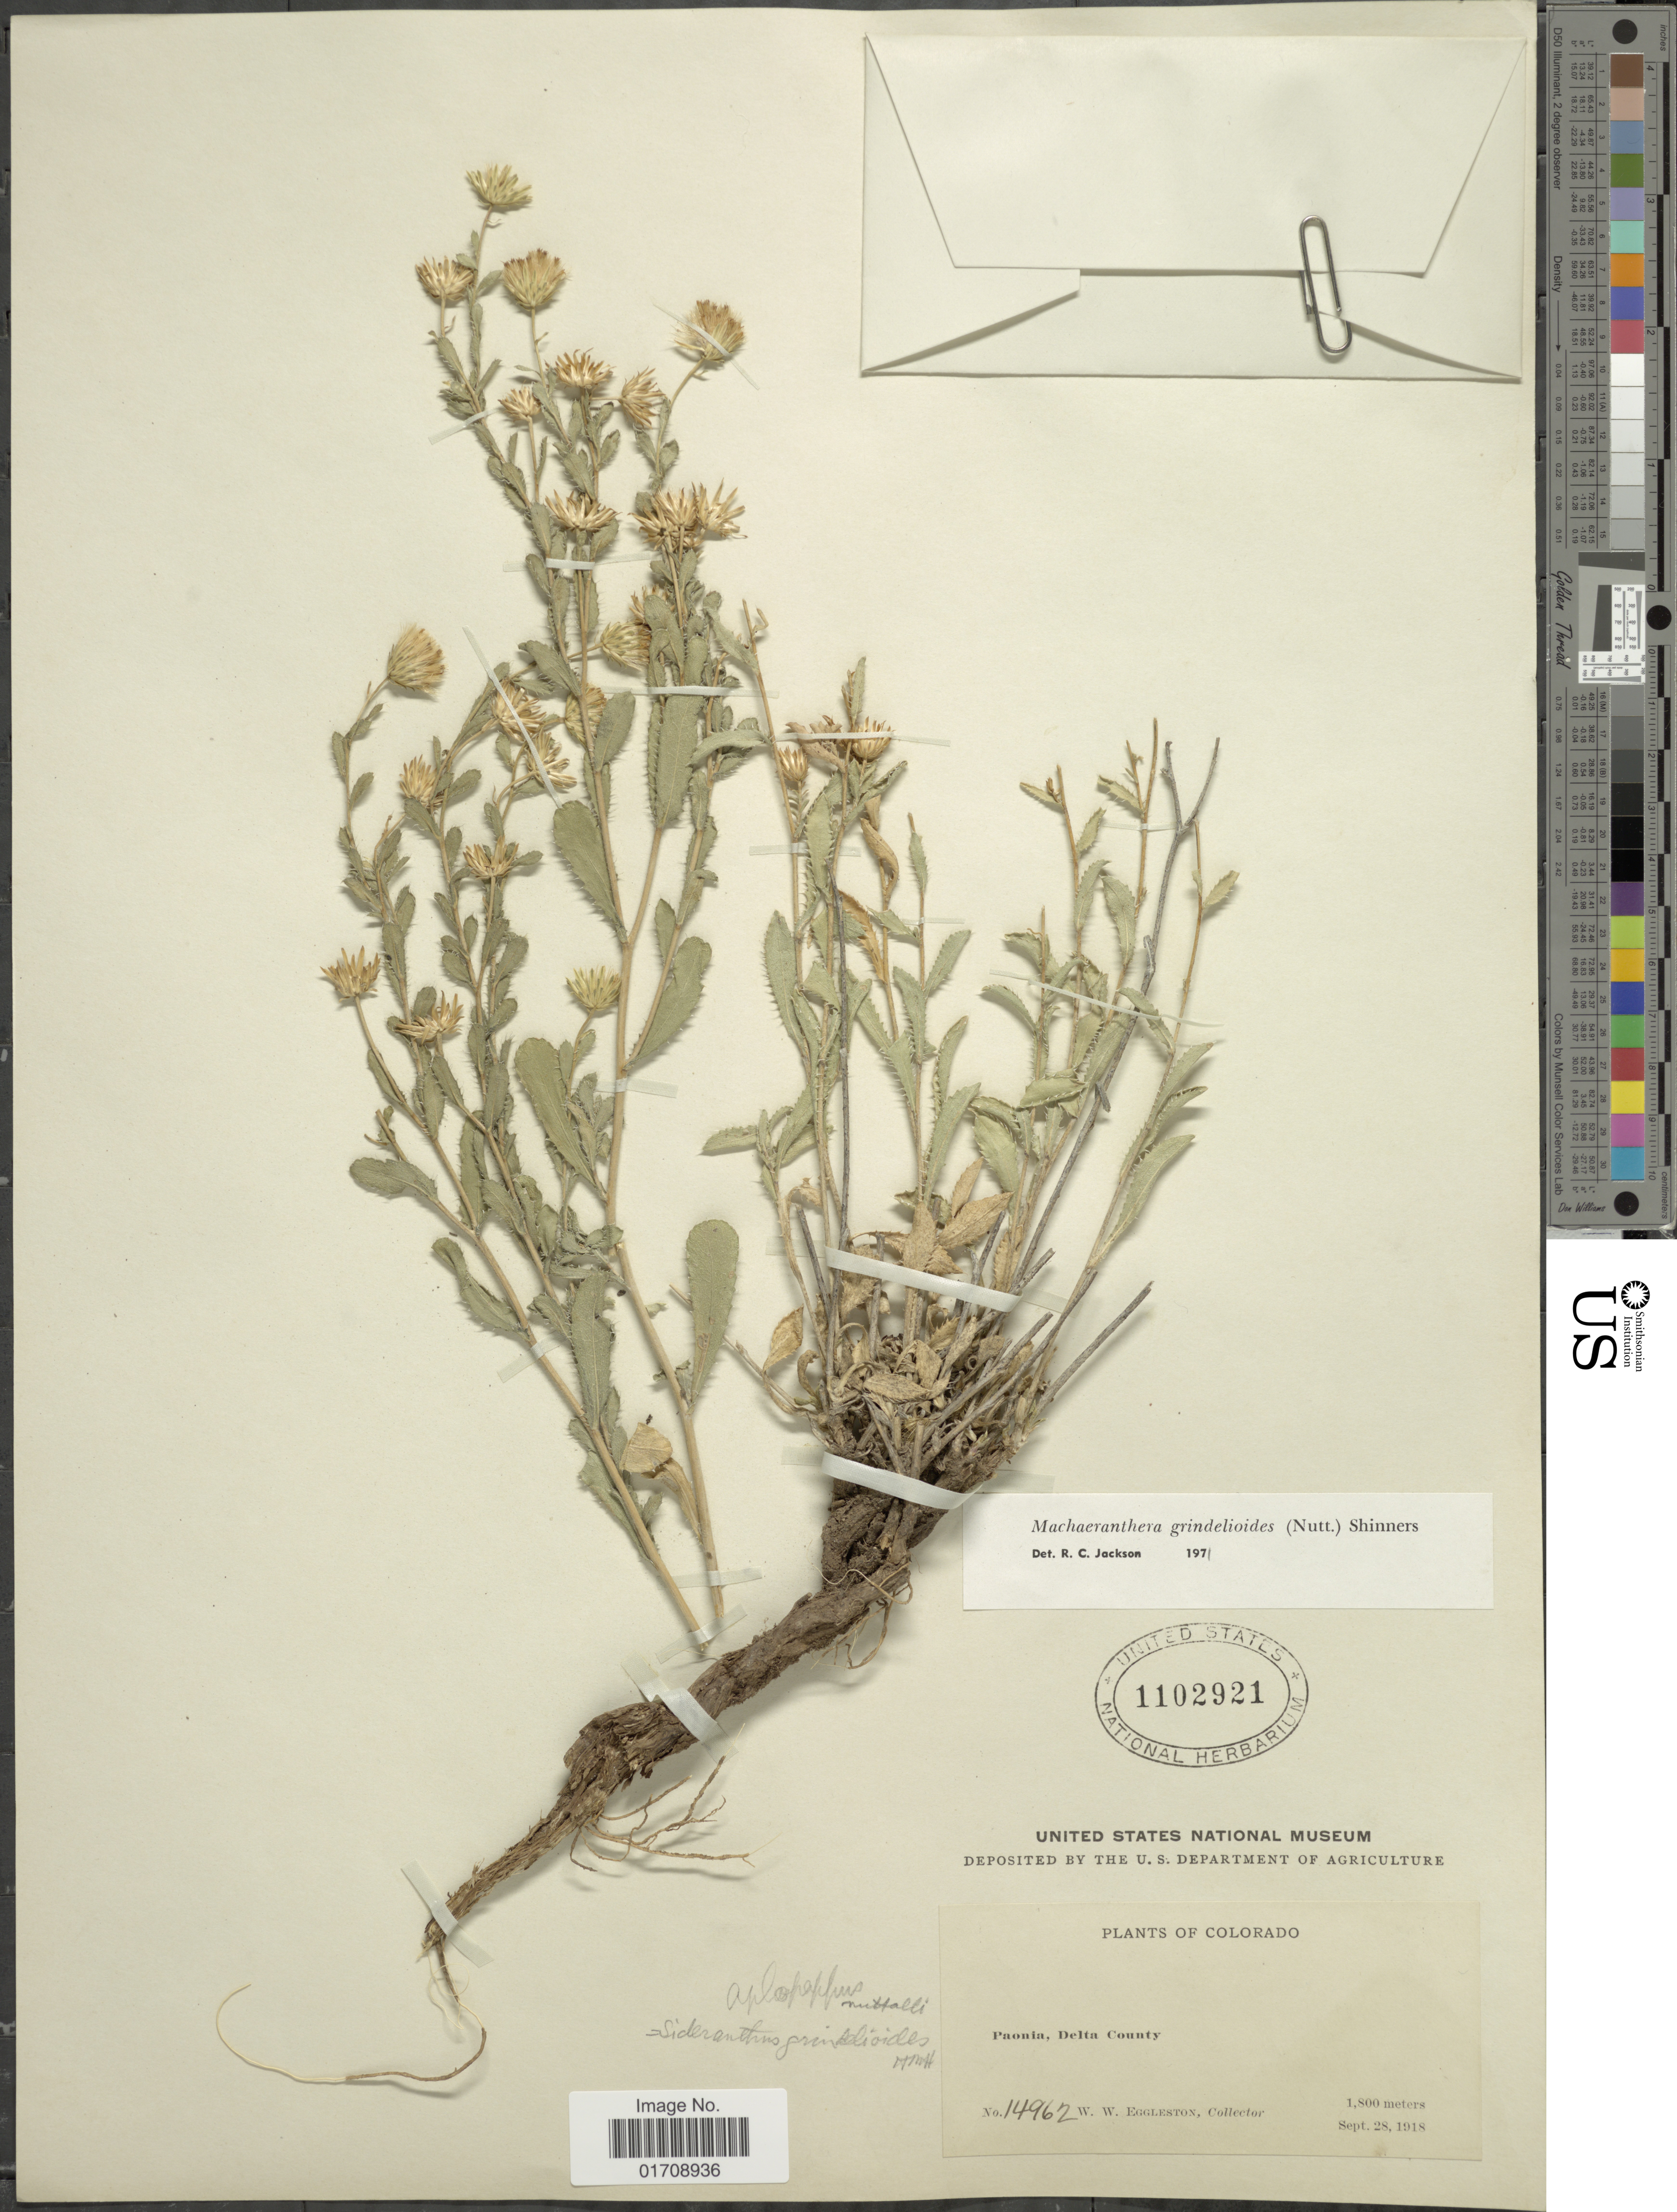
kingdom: Plantae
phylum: Tracheophyta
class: Magnoliopsida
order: Asterales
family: Asteraceae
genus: Machaeranthera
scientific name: Machaeranthera grindelioides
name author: (Nutt.) Shinners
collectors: W. W. Eggleston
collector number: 14962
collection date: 1918-09-28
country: United States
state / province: Colorado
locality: Paonia, Delta County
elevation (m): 1800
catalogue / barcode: US 1102921